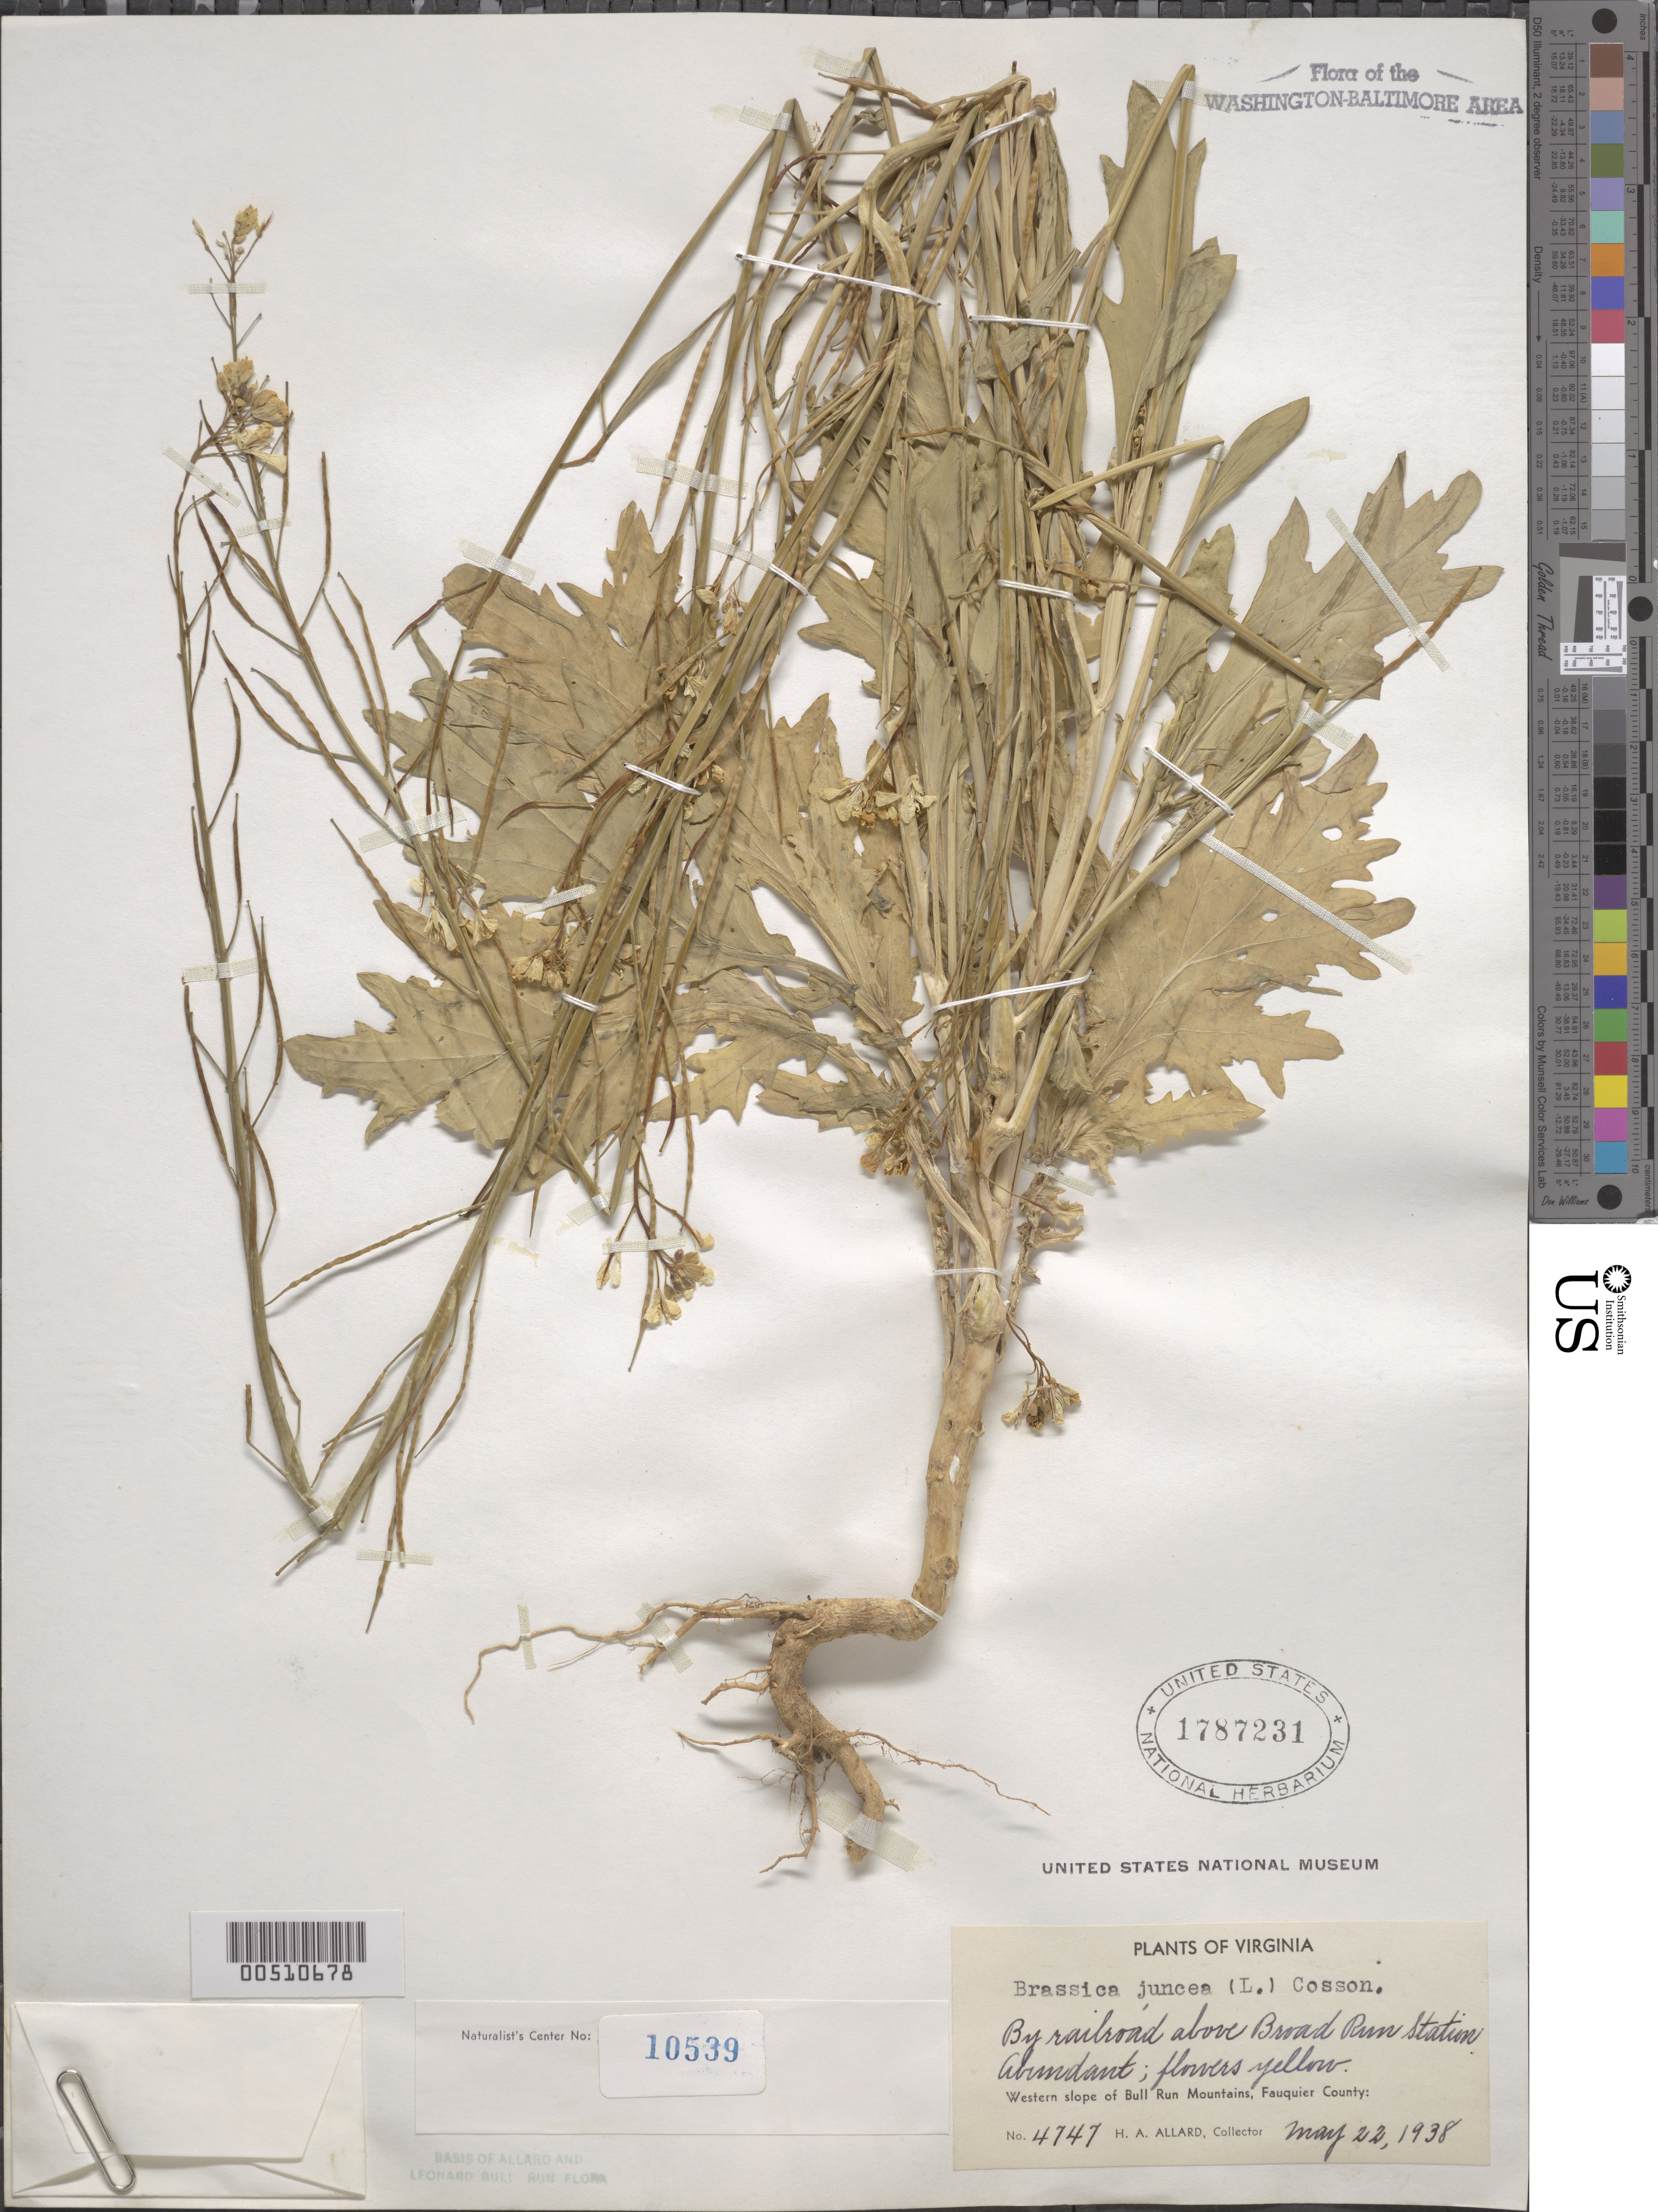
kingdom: Plantae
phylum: Tracheophyta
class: Magnoliopsida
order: Brassicales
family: Brassicaceae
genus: Brassica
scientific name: Brassica juncea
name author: (L.) Czern.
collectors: H. A. Allard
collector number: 4747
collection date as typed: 22 May 1938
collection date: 1938-05-22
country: United States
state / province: Virginia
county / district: Fauquier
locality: By Railroad above Broad Run Station, W slope of Bull Run Mts. Bull Run Mts.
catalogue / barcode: US 1787231